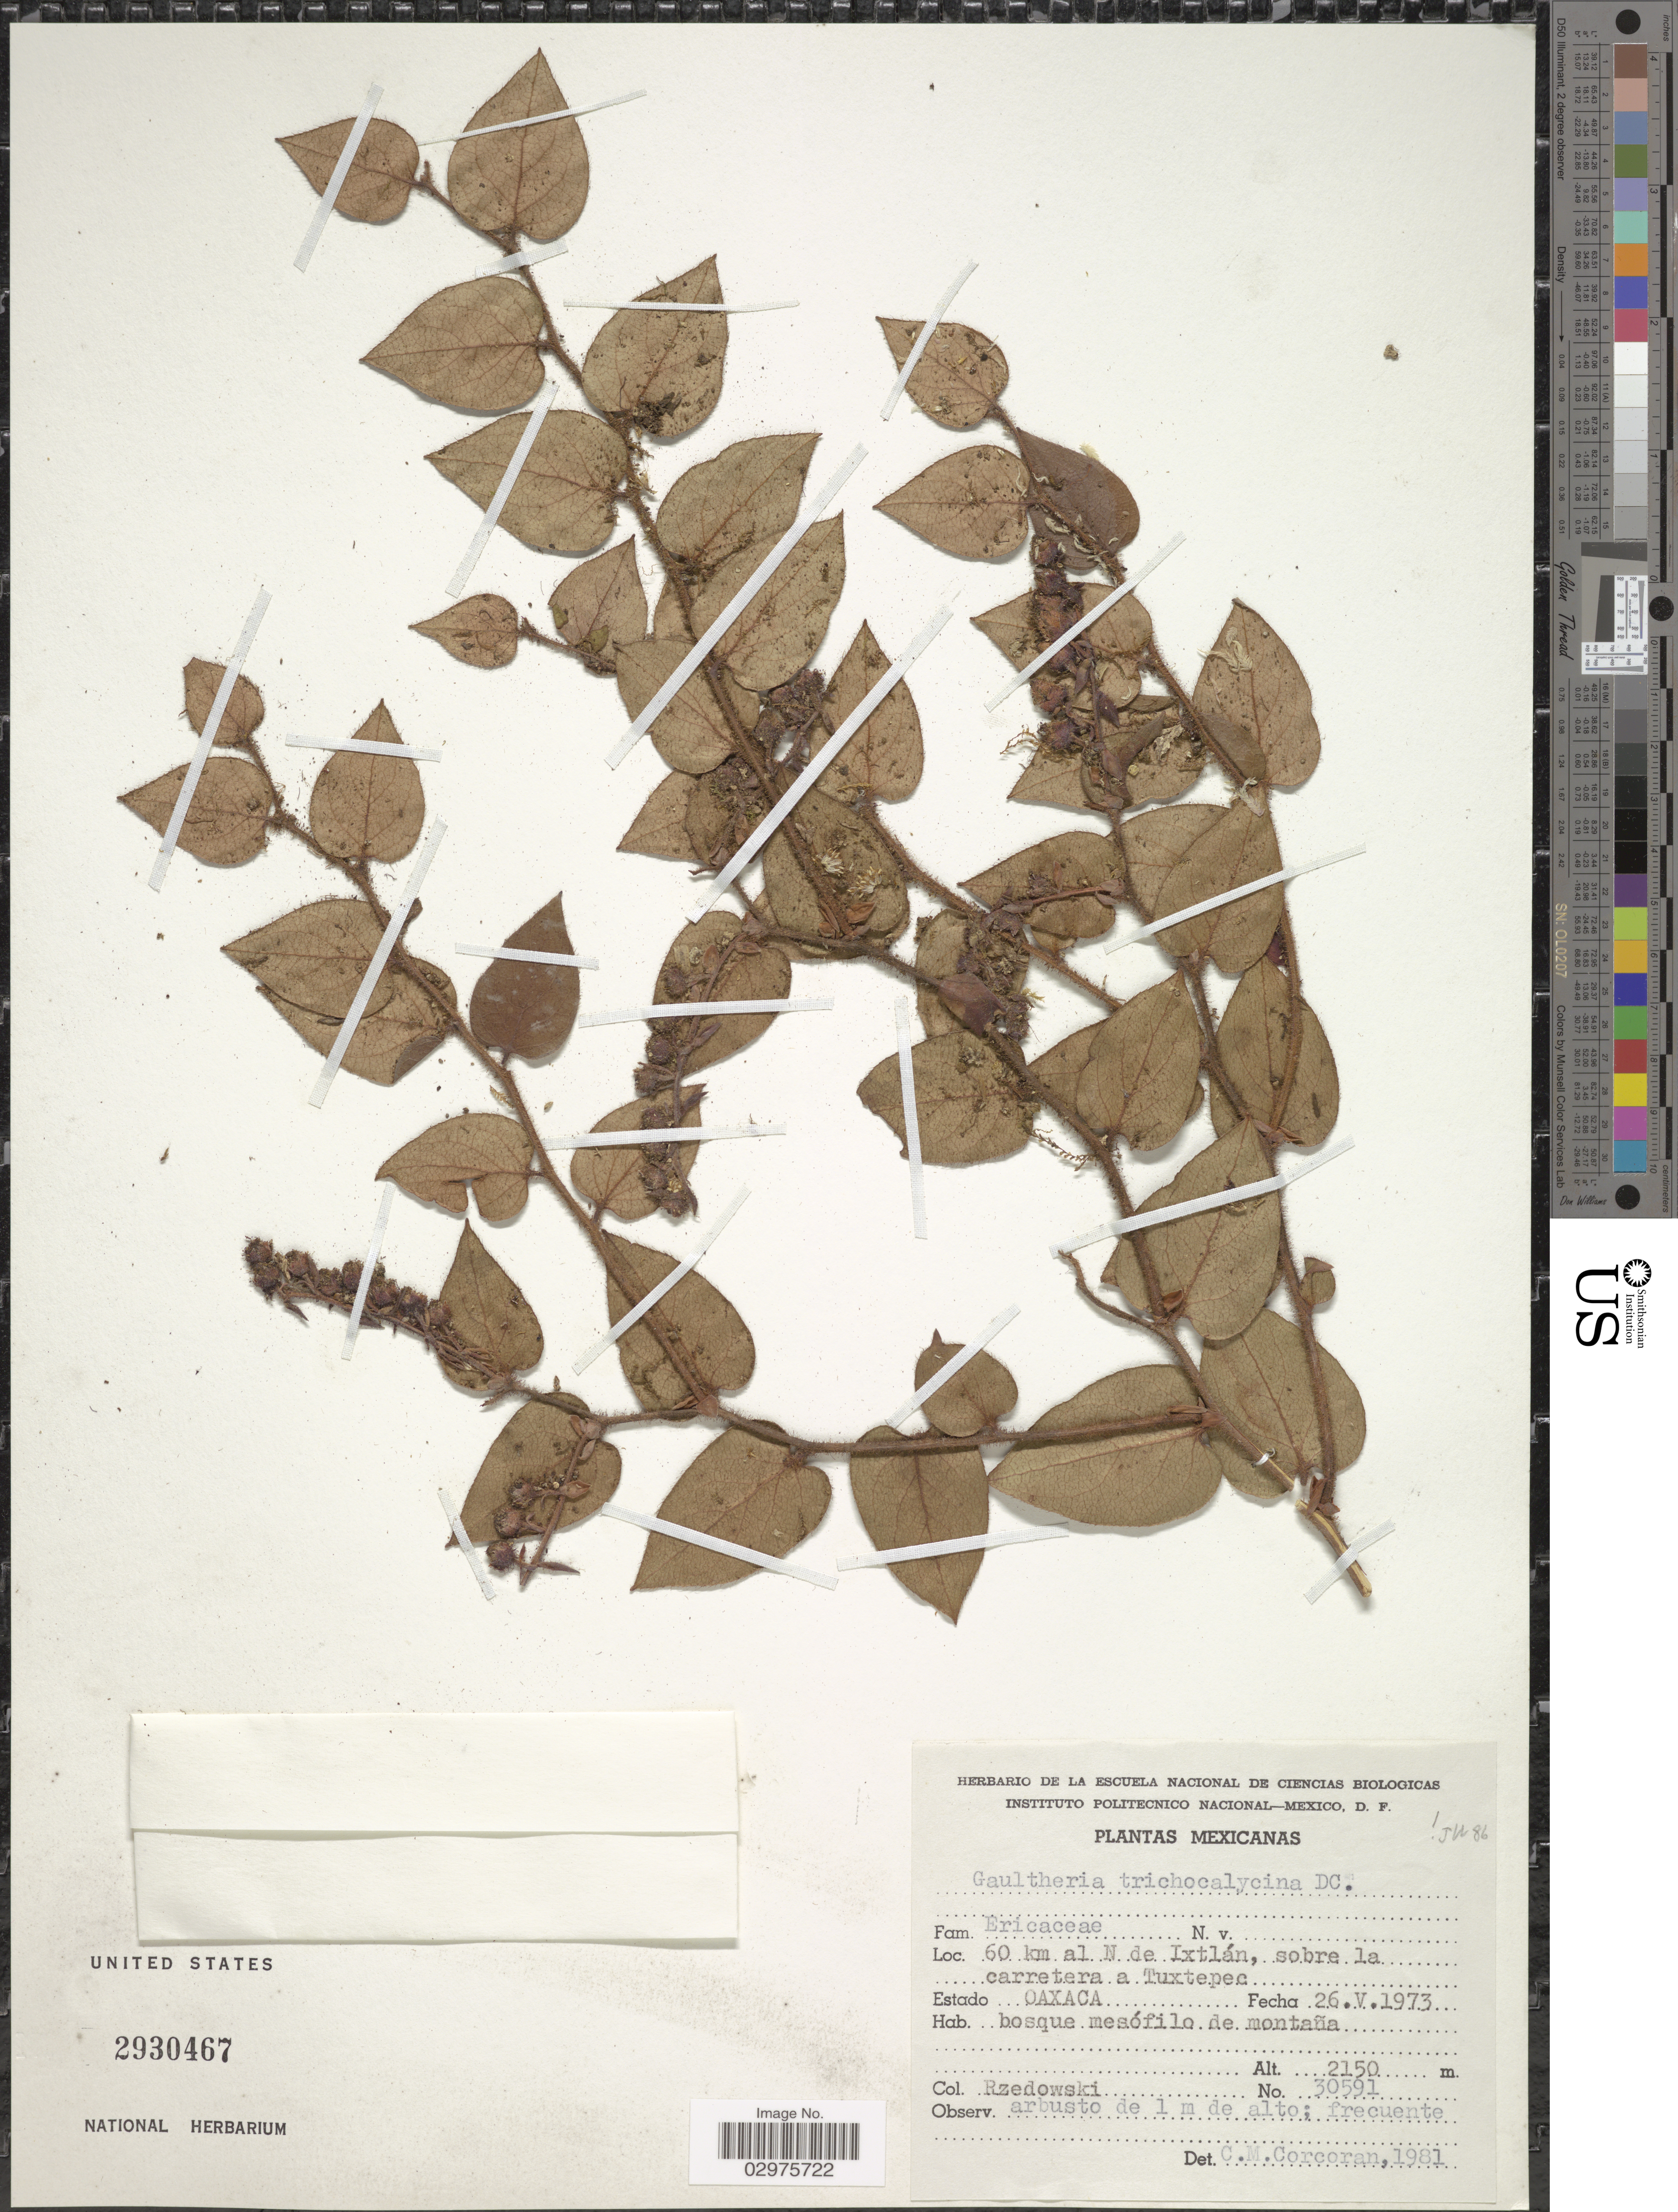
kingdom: Plantae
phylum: Tracheophyta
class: Magnoliopsida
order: Ericales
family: Ericaceae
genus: Gaultheria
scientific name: Gaultheria trichocalycina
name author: DC.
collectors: Rzedowski, --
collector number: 30591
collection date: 1973-05-26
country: Mexico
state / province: Oaxaca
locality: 60 km al N de Ixtlán, sobre la carretera a Tuxtepec.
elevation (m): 2150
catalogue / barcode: US 2930467